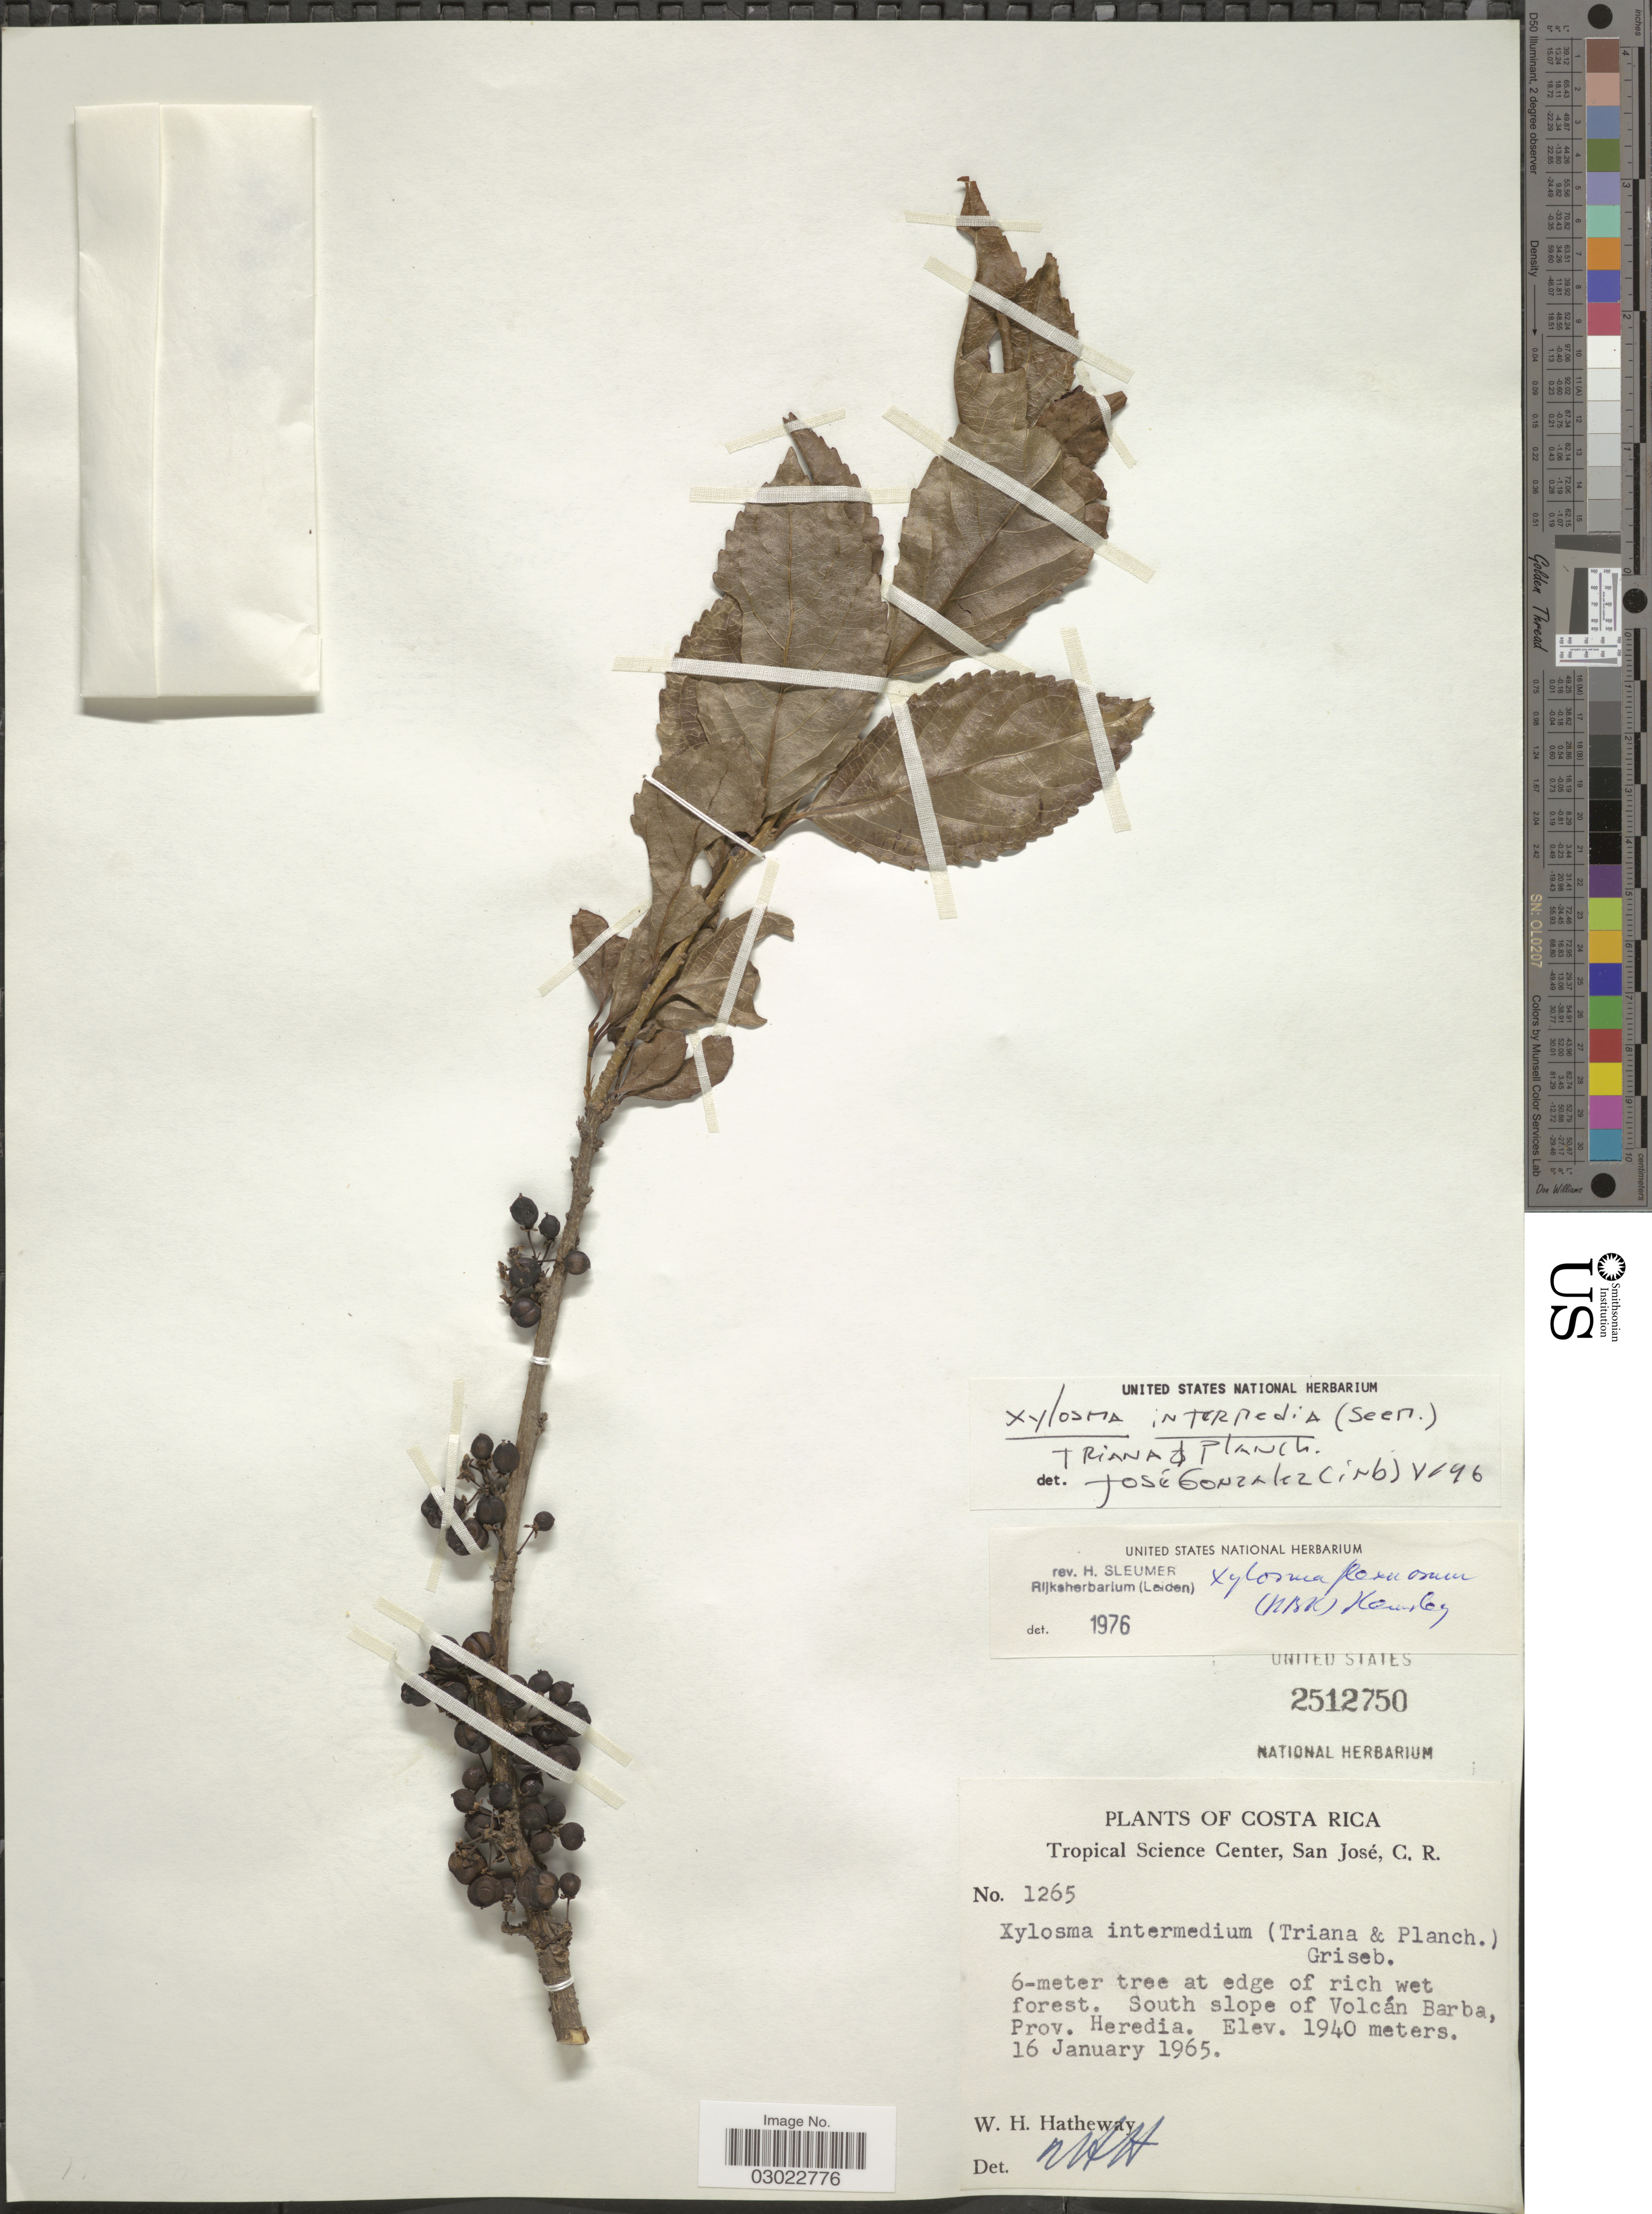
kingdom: Plantae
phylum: Tracheophyta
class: Magnoliopsida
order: Malpighiales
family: Salicaceae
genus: Xylosma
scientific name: Xylosma intermedia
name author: (Seem.) Triana & Planch.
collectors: W. H. Hatheway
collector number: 1265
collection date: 1965-01-16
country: Costa Rica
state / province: Heredia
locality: South slope of Volcán Barba.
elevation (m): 1940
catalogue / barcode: US 2512750